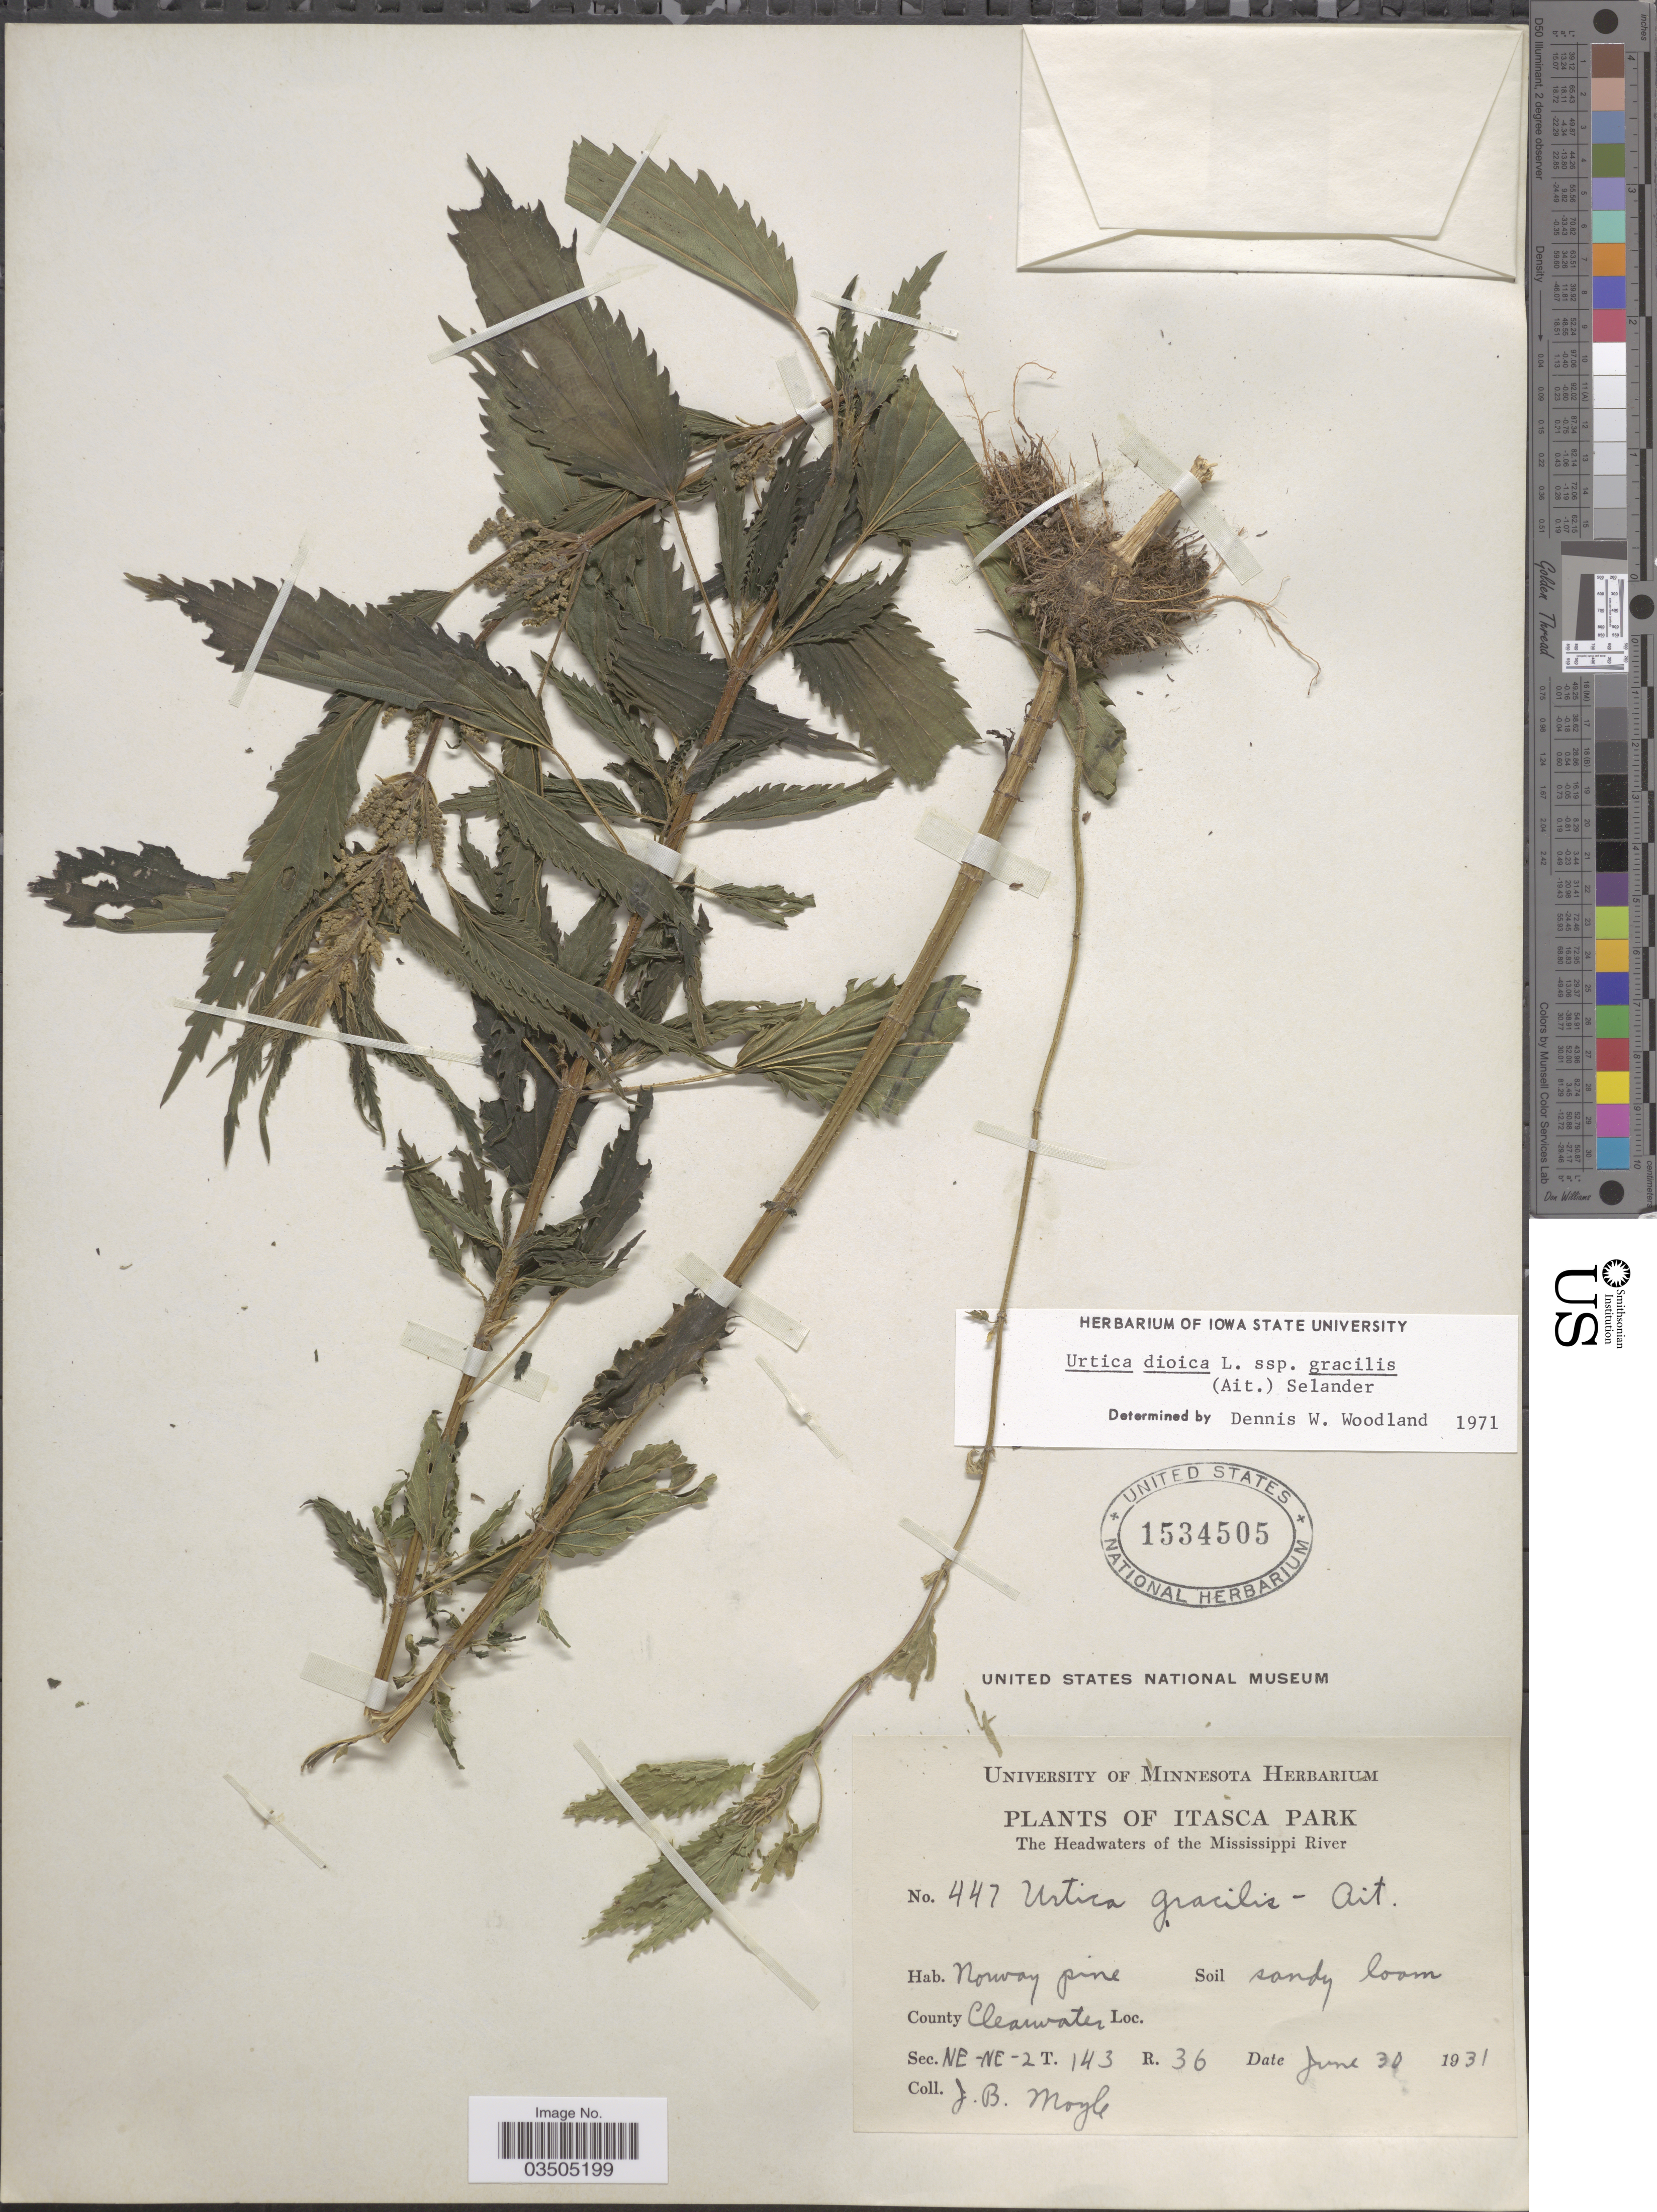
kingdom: Plantae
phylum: Tracheophyta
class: Magnoliopsida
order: Rosales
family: Urticaceae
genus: Urtica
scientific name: Urtica dioica subsp. gracilis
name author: L.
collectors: J. Moyle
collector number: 447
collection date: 1931-06-30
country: United States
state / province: Minnesota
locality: Itasca Park. The Headwaters of the Mississippi River. County Clearwater. Sec. NE-NE-2 T.143 R.36.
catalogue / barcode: US 1534505